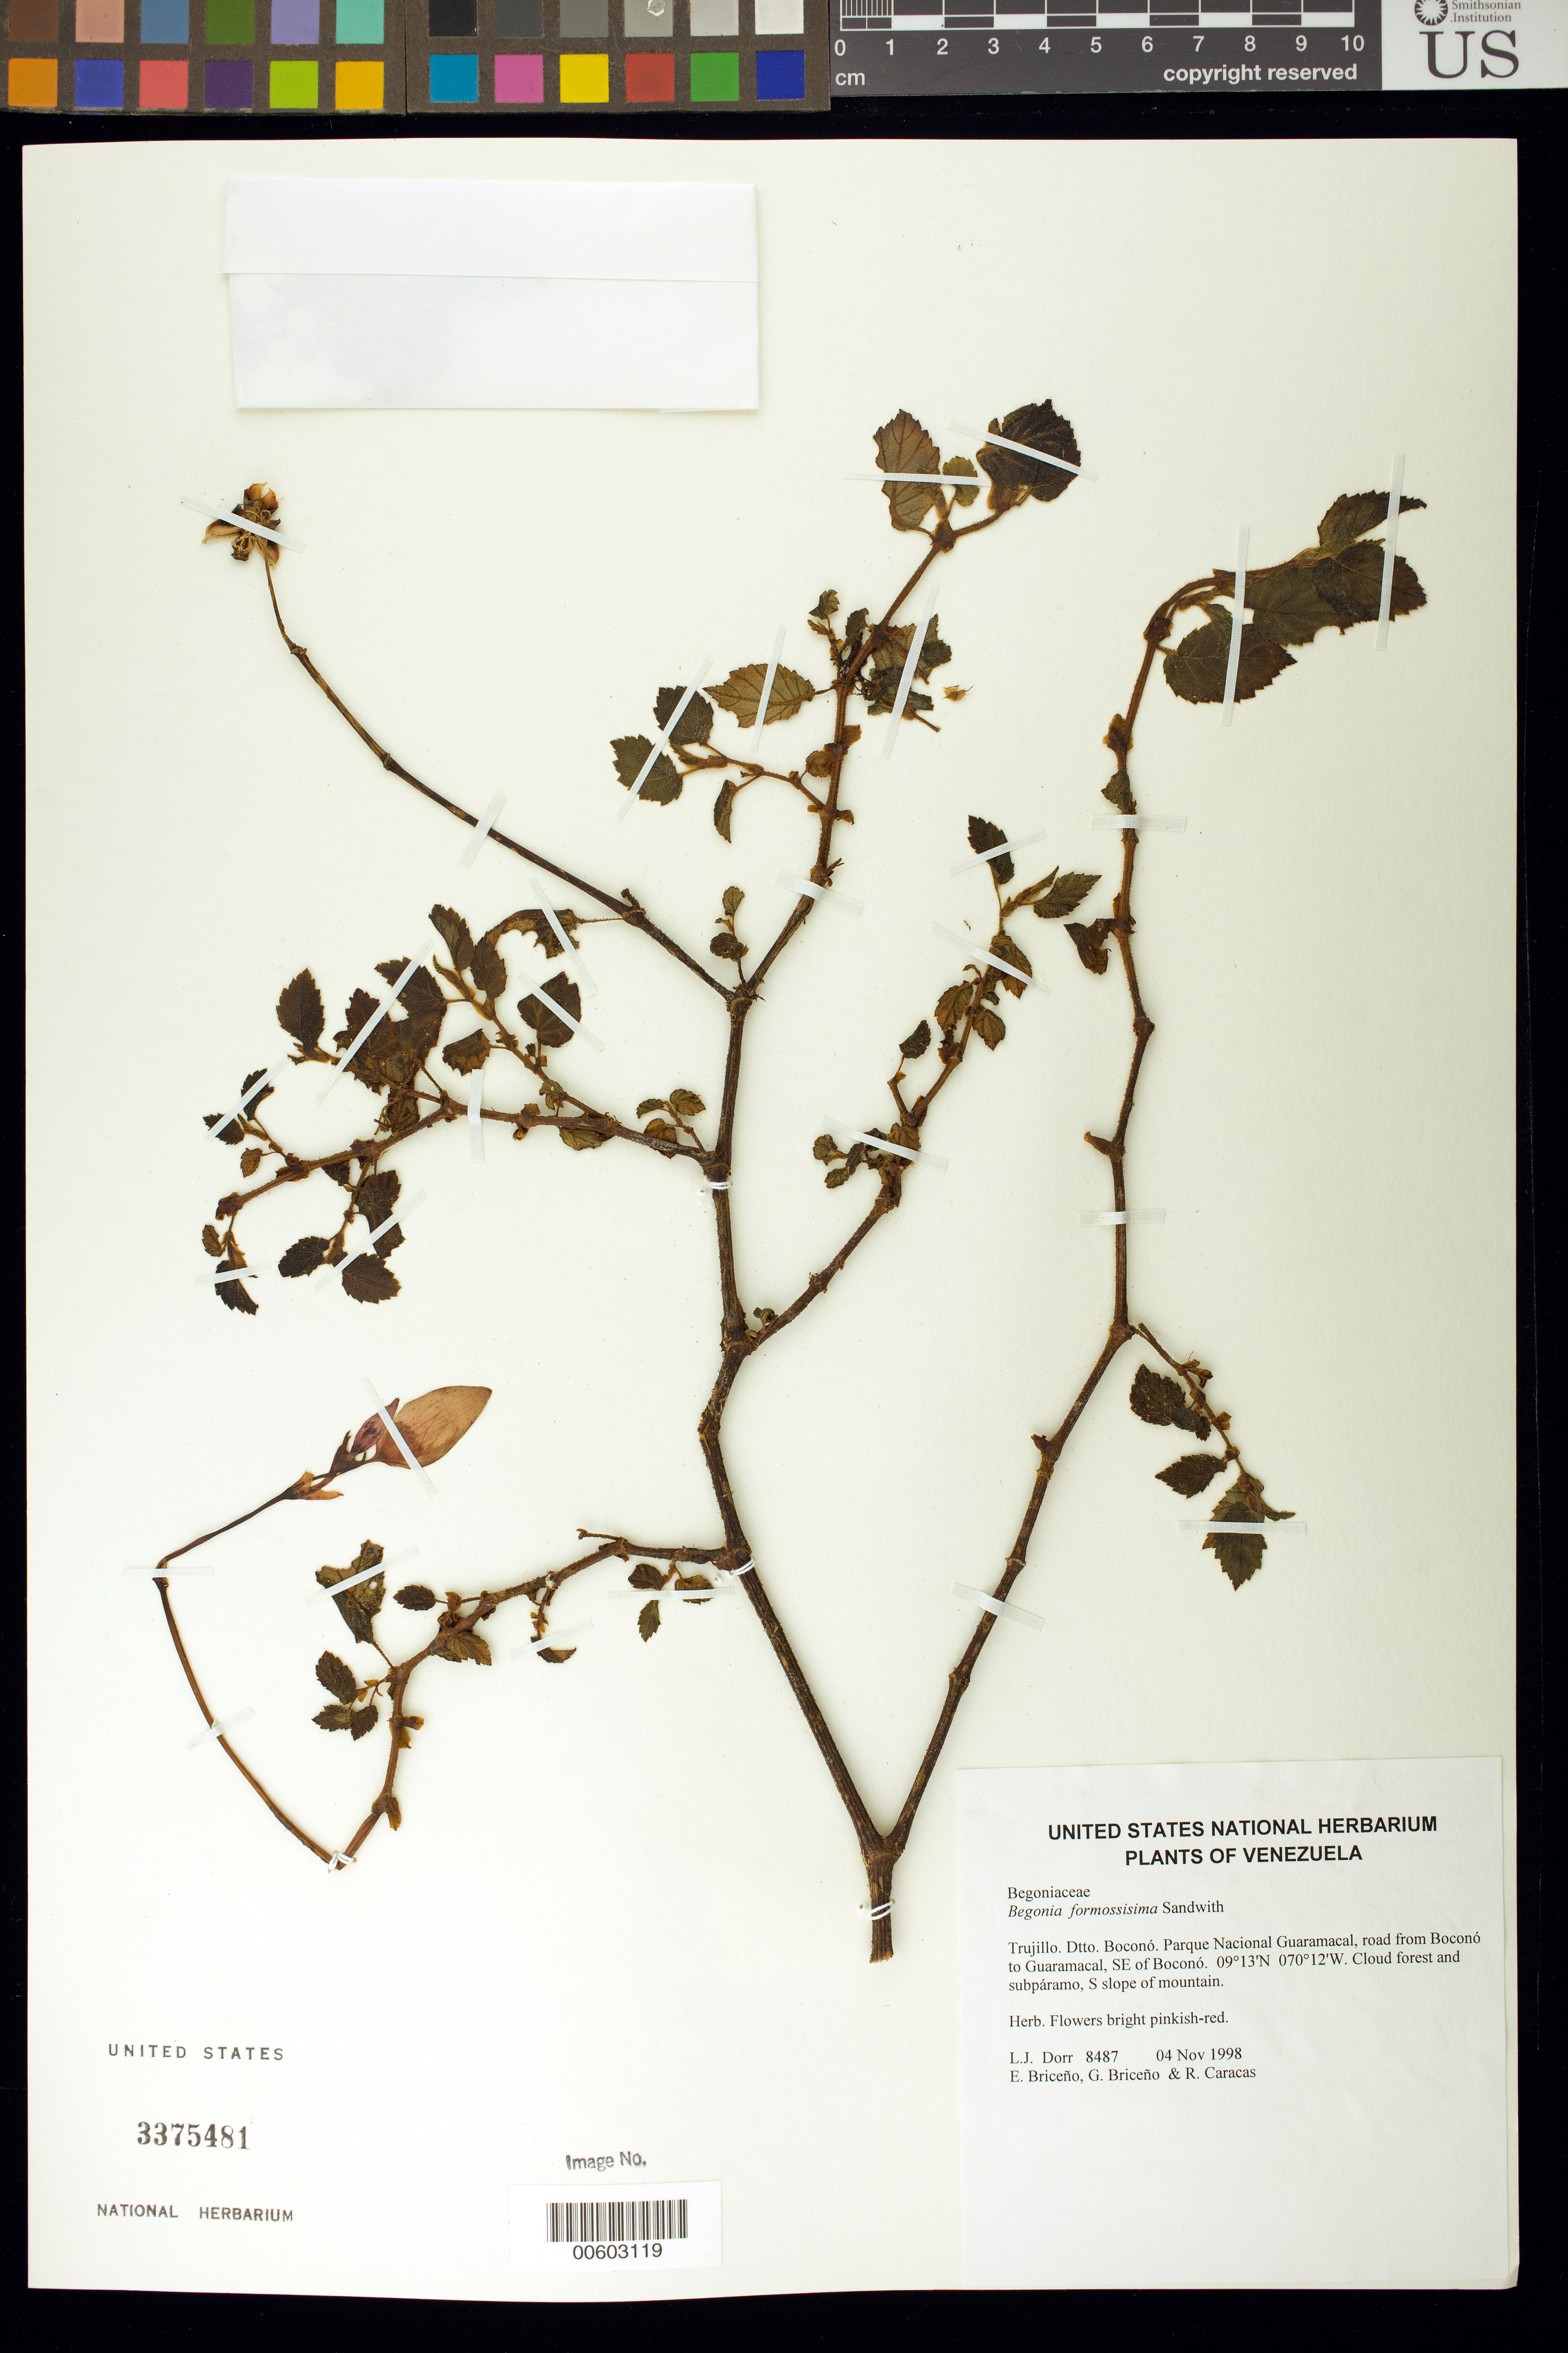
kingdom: Plantae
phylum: Tracheophyta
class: Magnoliopsida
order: Cucurbitales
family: Begoniaceae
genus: Begonia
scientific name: Begonia formosissima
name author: Sandwith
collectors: L. J. Dorr, E. Briceño, G. Briceño & R. Caracas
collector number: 8487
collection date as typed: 04 Nov 1998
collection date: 1998-11-04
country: Venezuela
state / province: Trujillo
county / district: Boconó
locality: Parque Nacional Guaramacal, road from Boconó to Guaramacal, SE of Boconó.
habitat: Cloud forest and subpáramo, S slope of mountain.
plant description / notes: PORT, US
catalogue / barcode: US 3375481